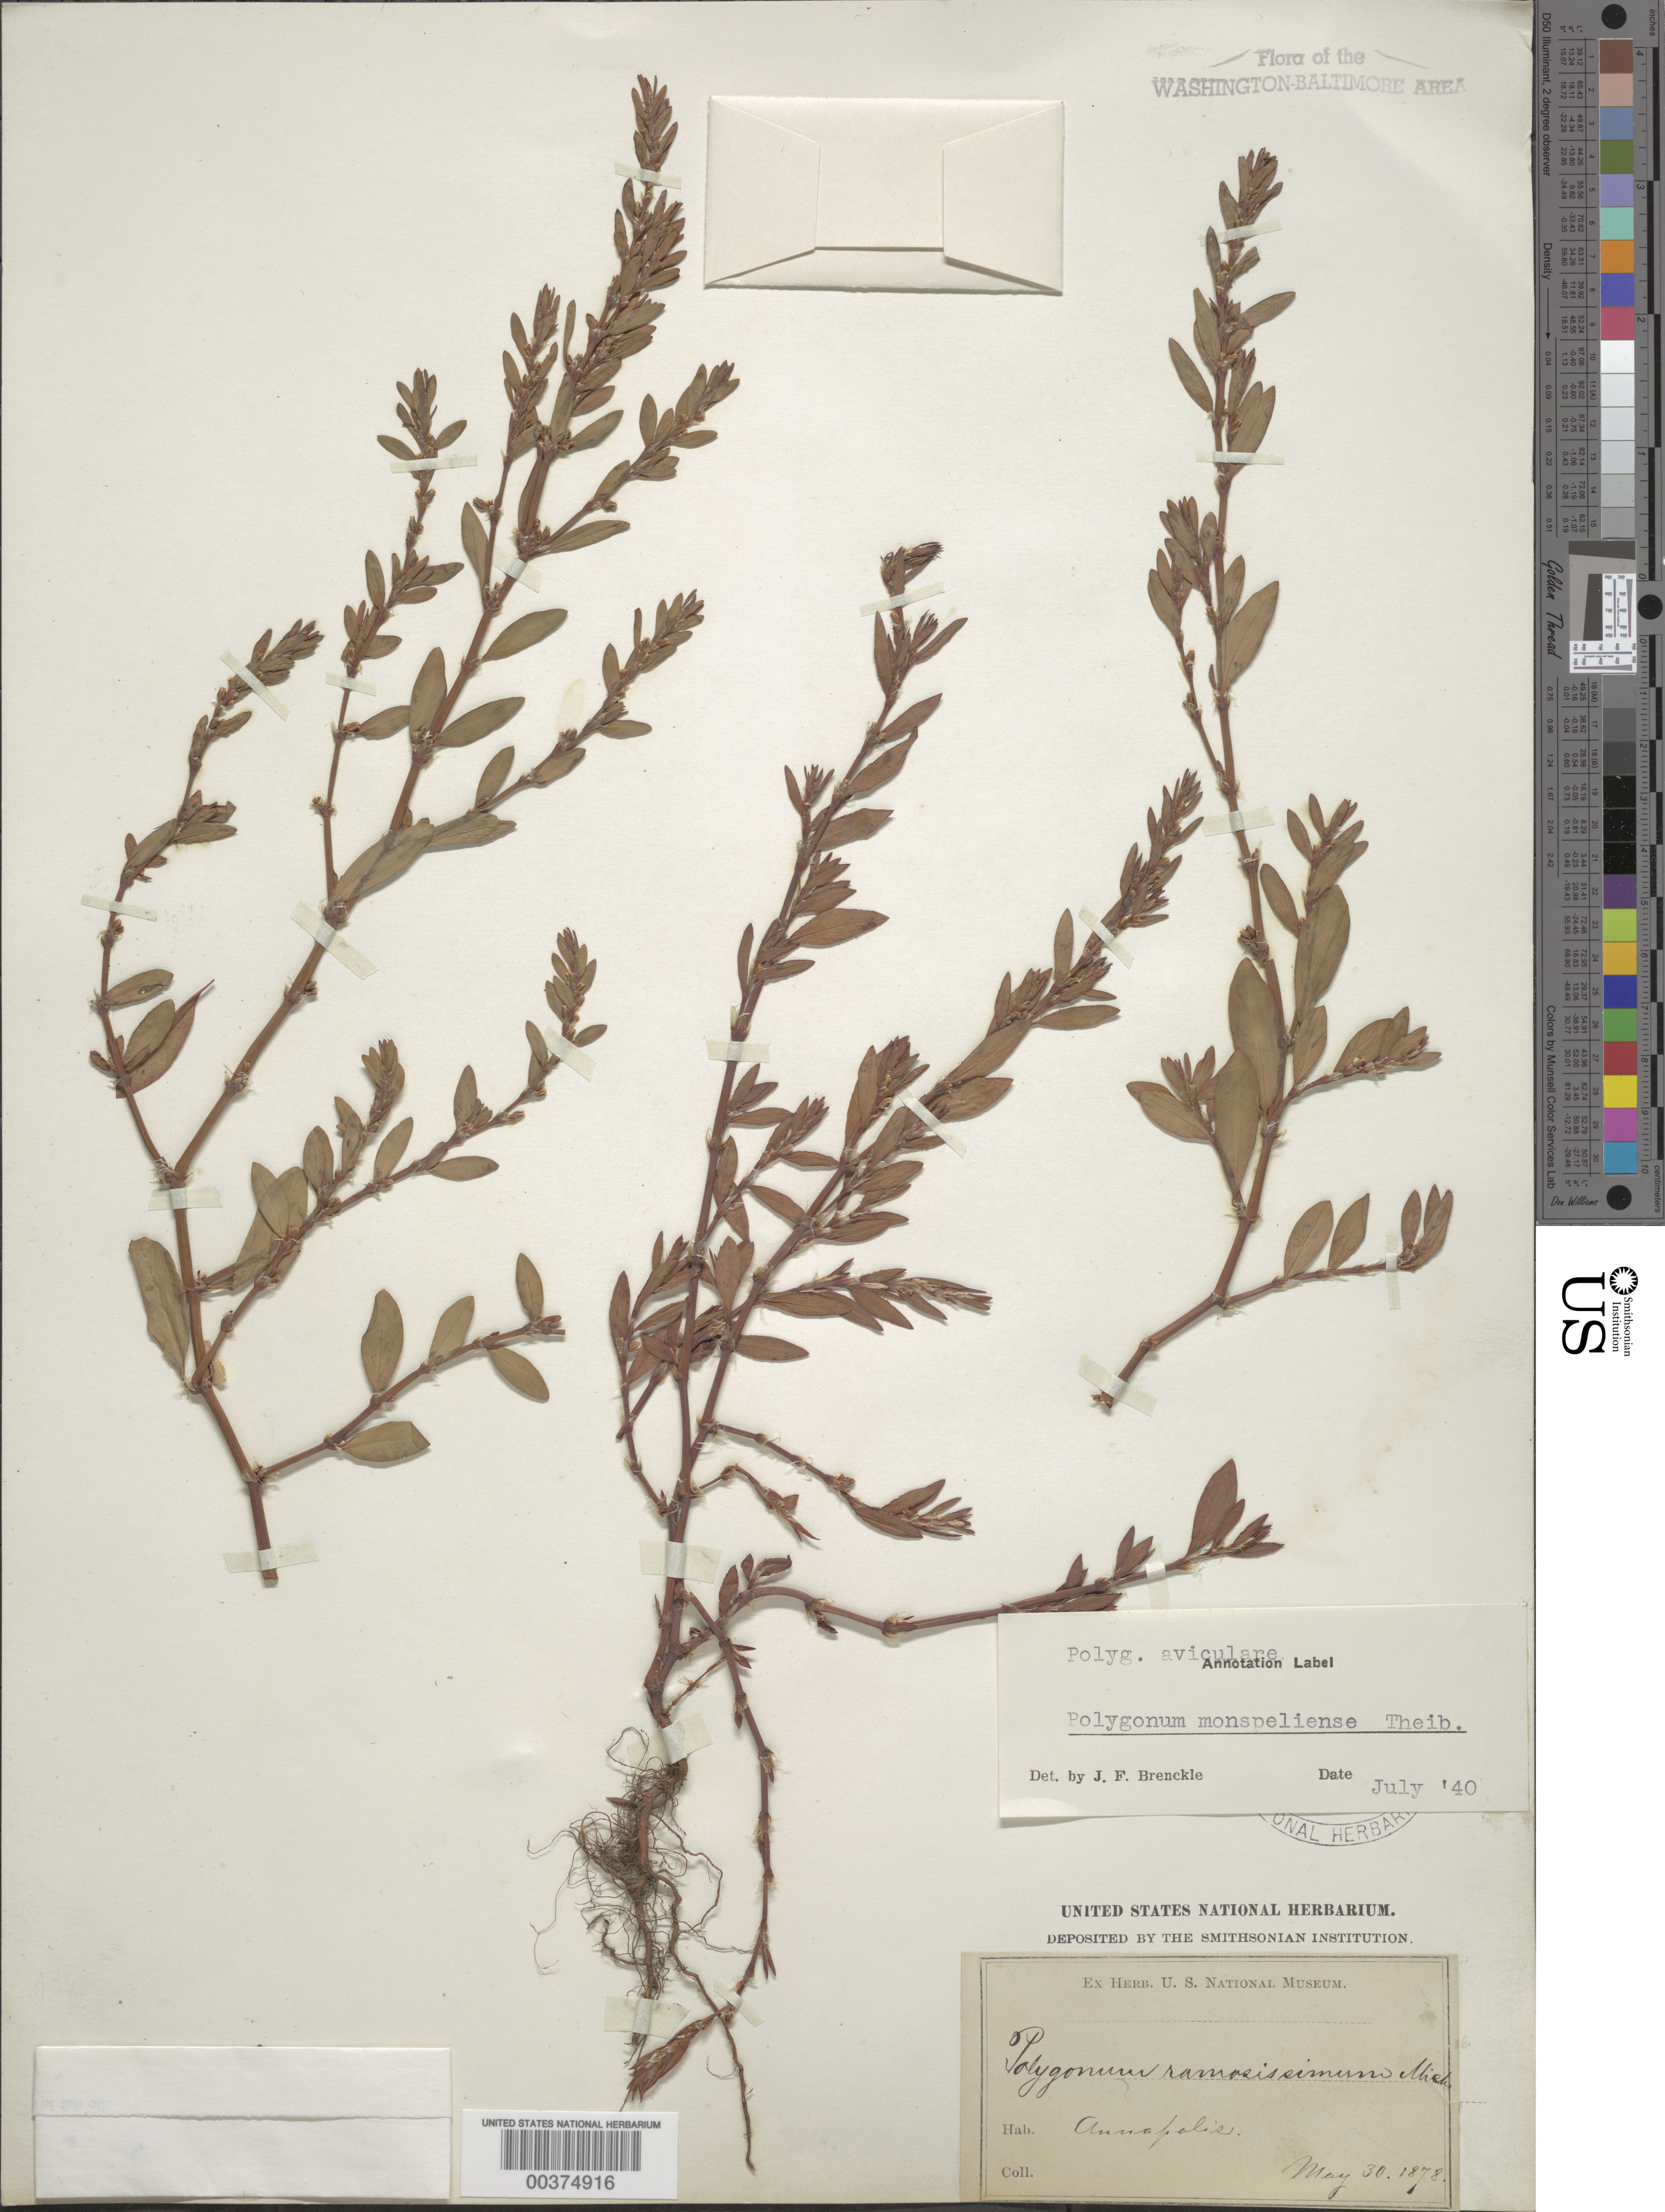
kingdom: Plantae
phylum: Tracheophyta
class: Magnoliopsida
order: Caryophyllales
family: Polygonaceae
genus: Polygonum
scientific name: Polygonum aviculare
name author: L.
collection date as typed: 30 May 1878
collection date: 1878-05-30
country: United States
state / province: Maryland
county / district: Anne Arundel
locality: Annapolis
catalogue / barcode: US 257790